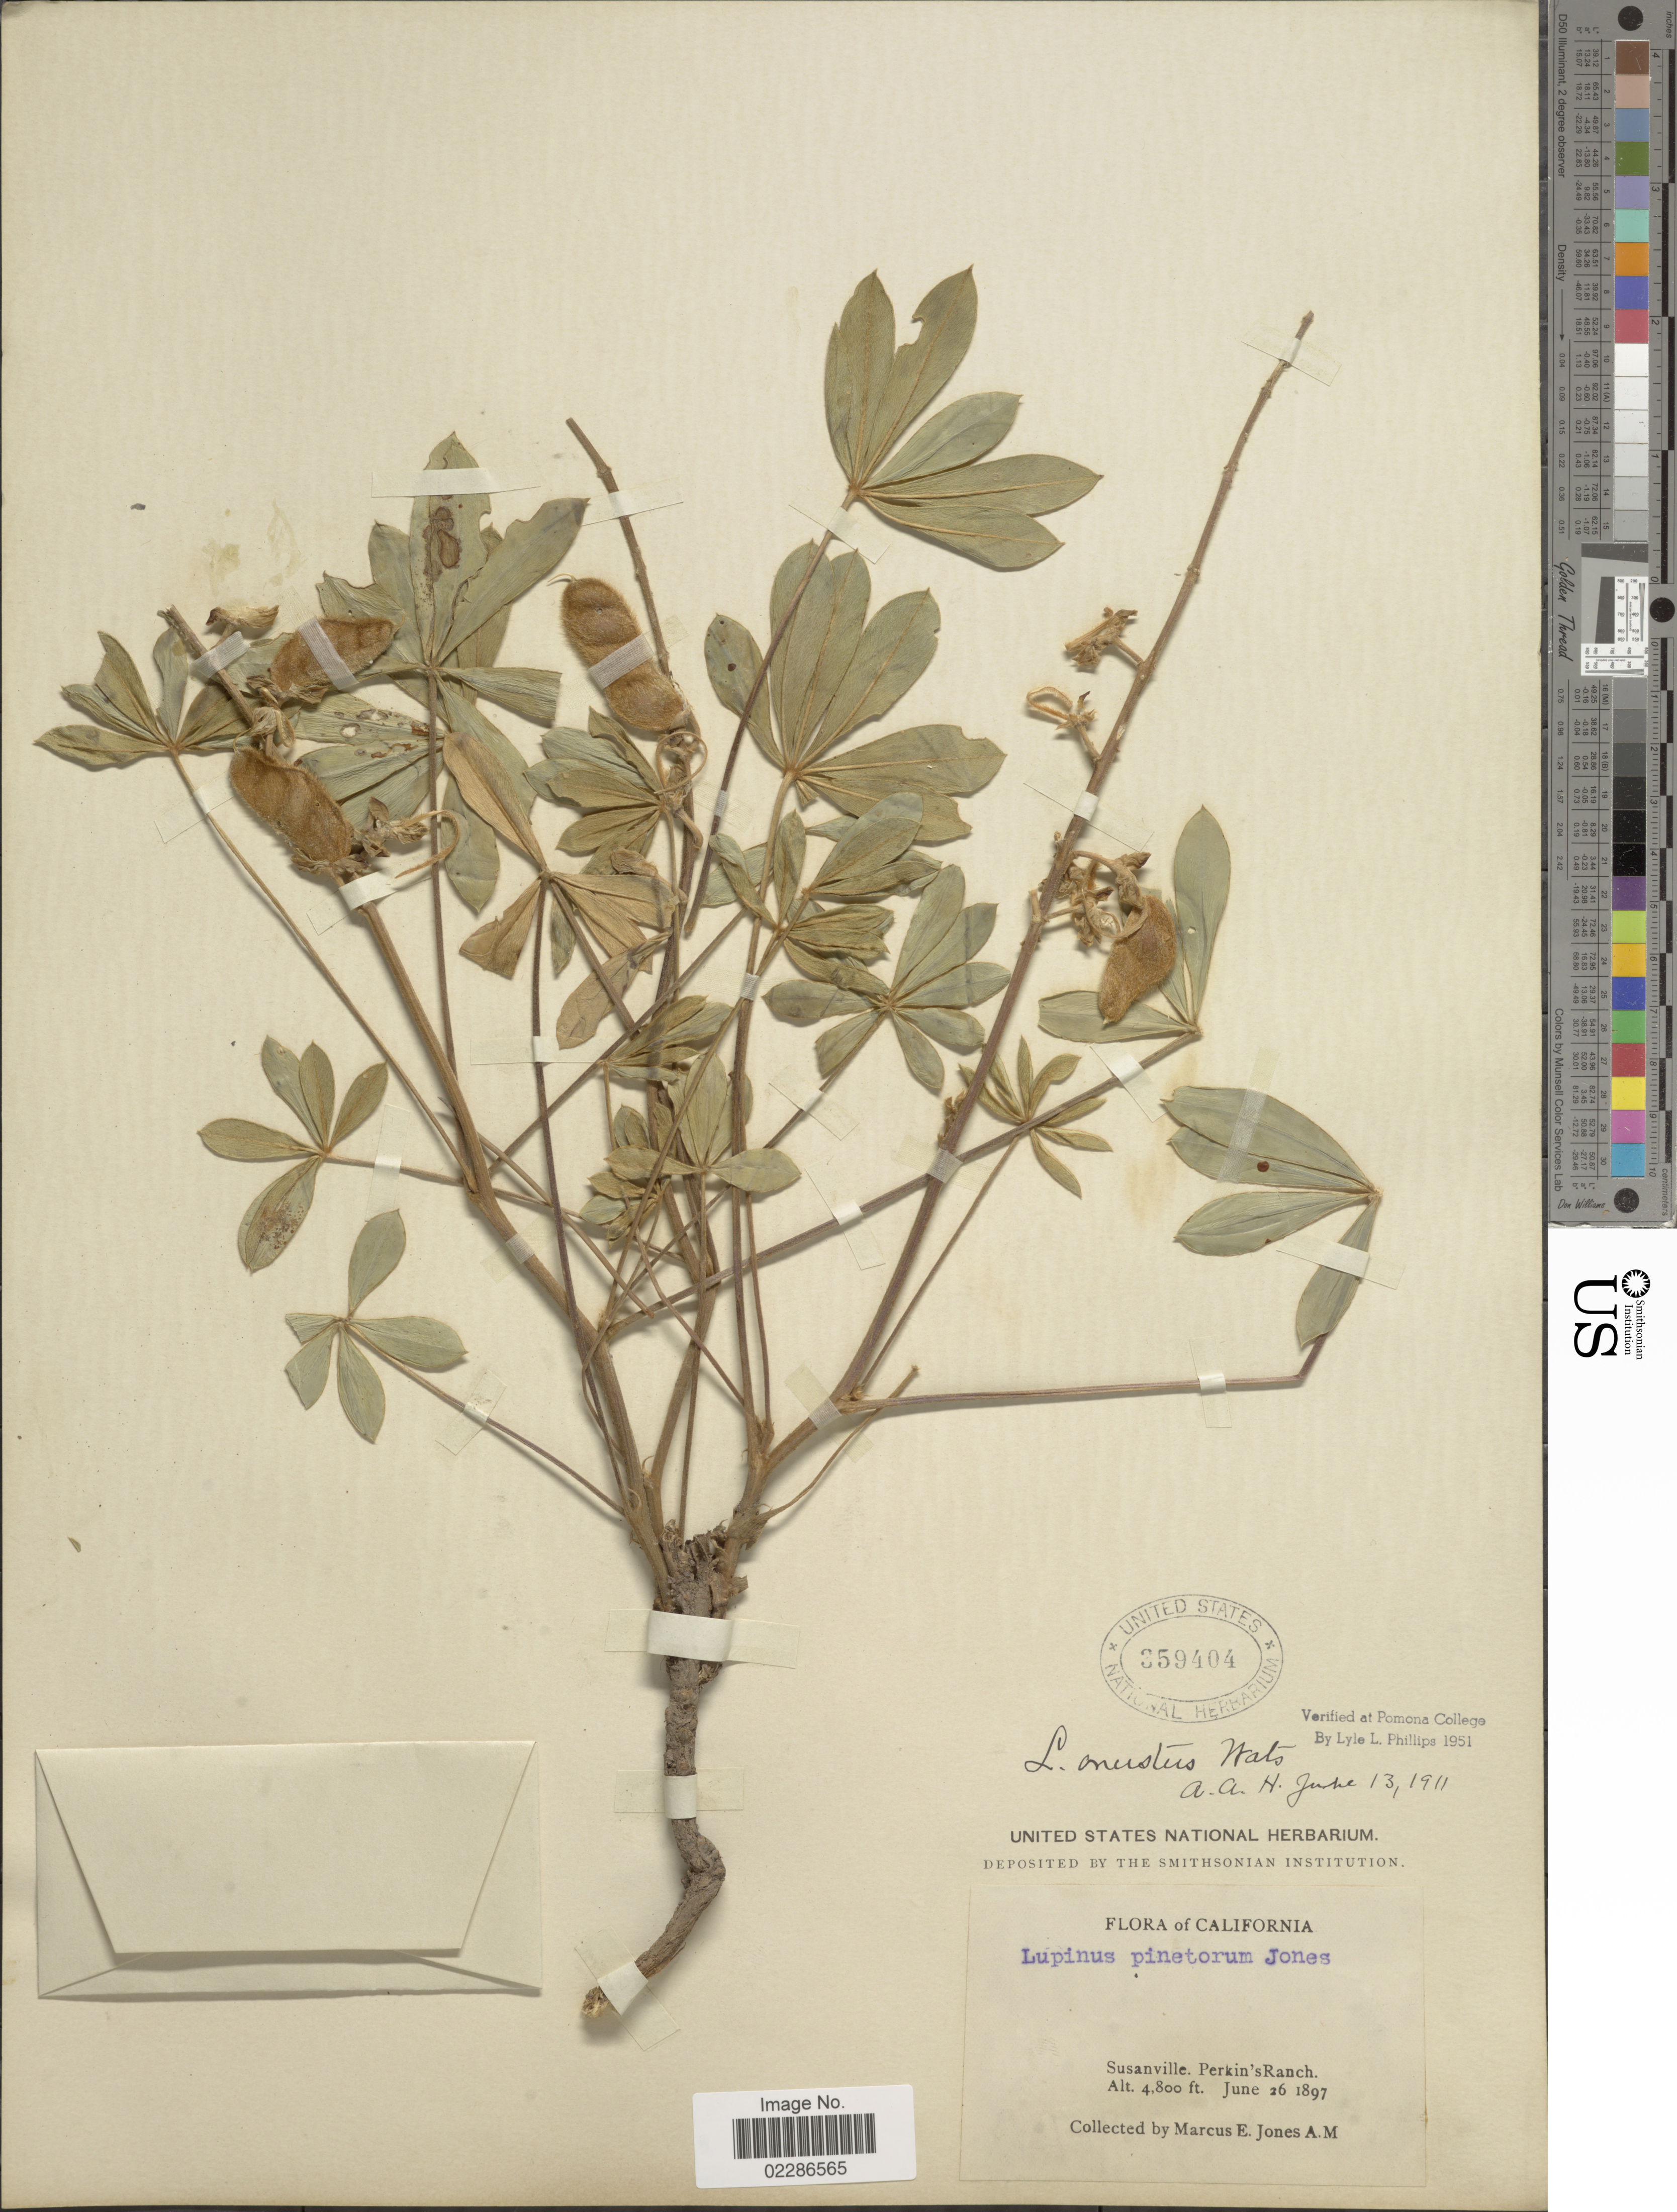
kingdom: Plantae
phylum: Tracheophyta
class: Magnoliopsida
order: Fabales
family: Fabaceae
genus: Lupinus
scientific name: Lupinus onustus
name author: S. Watson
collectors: M. E. Jones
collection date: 1897-06-26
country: United States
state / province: California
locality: Susanville, Perkin's Ranch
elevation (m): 1463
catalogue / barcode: US 359404